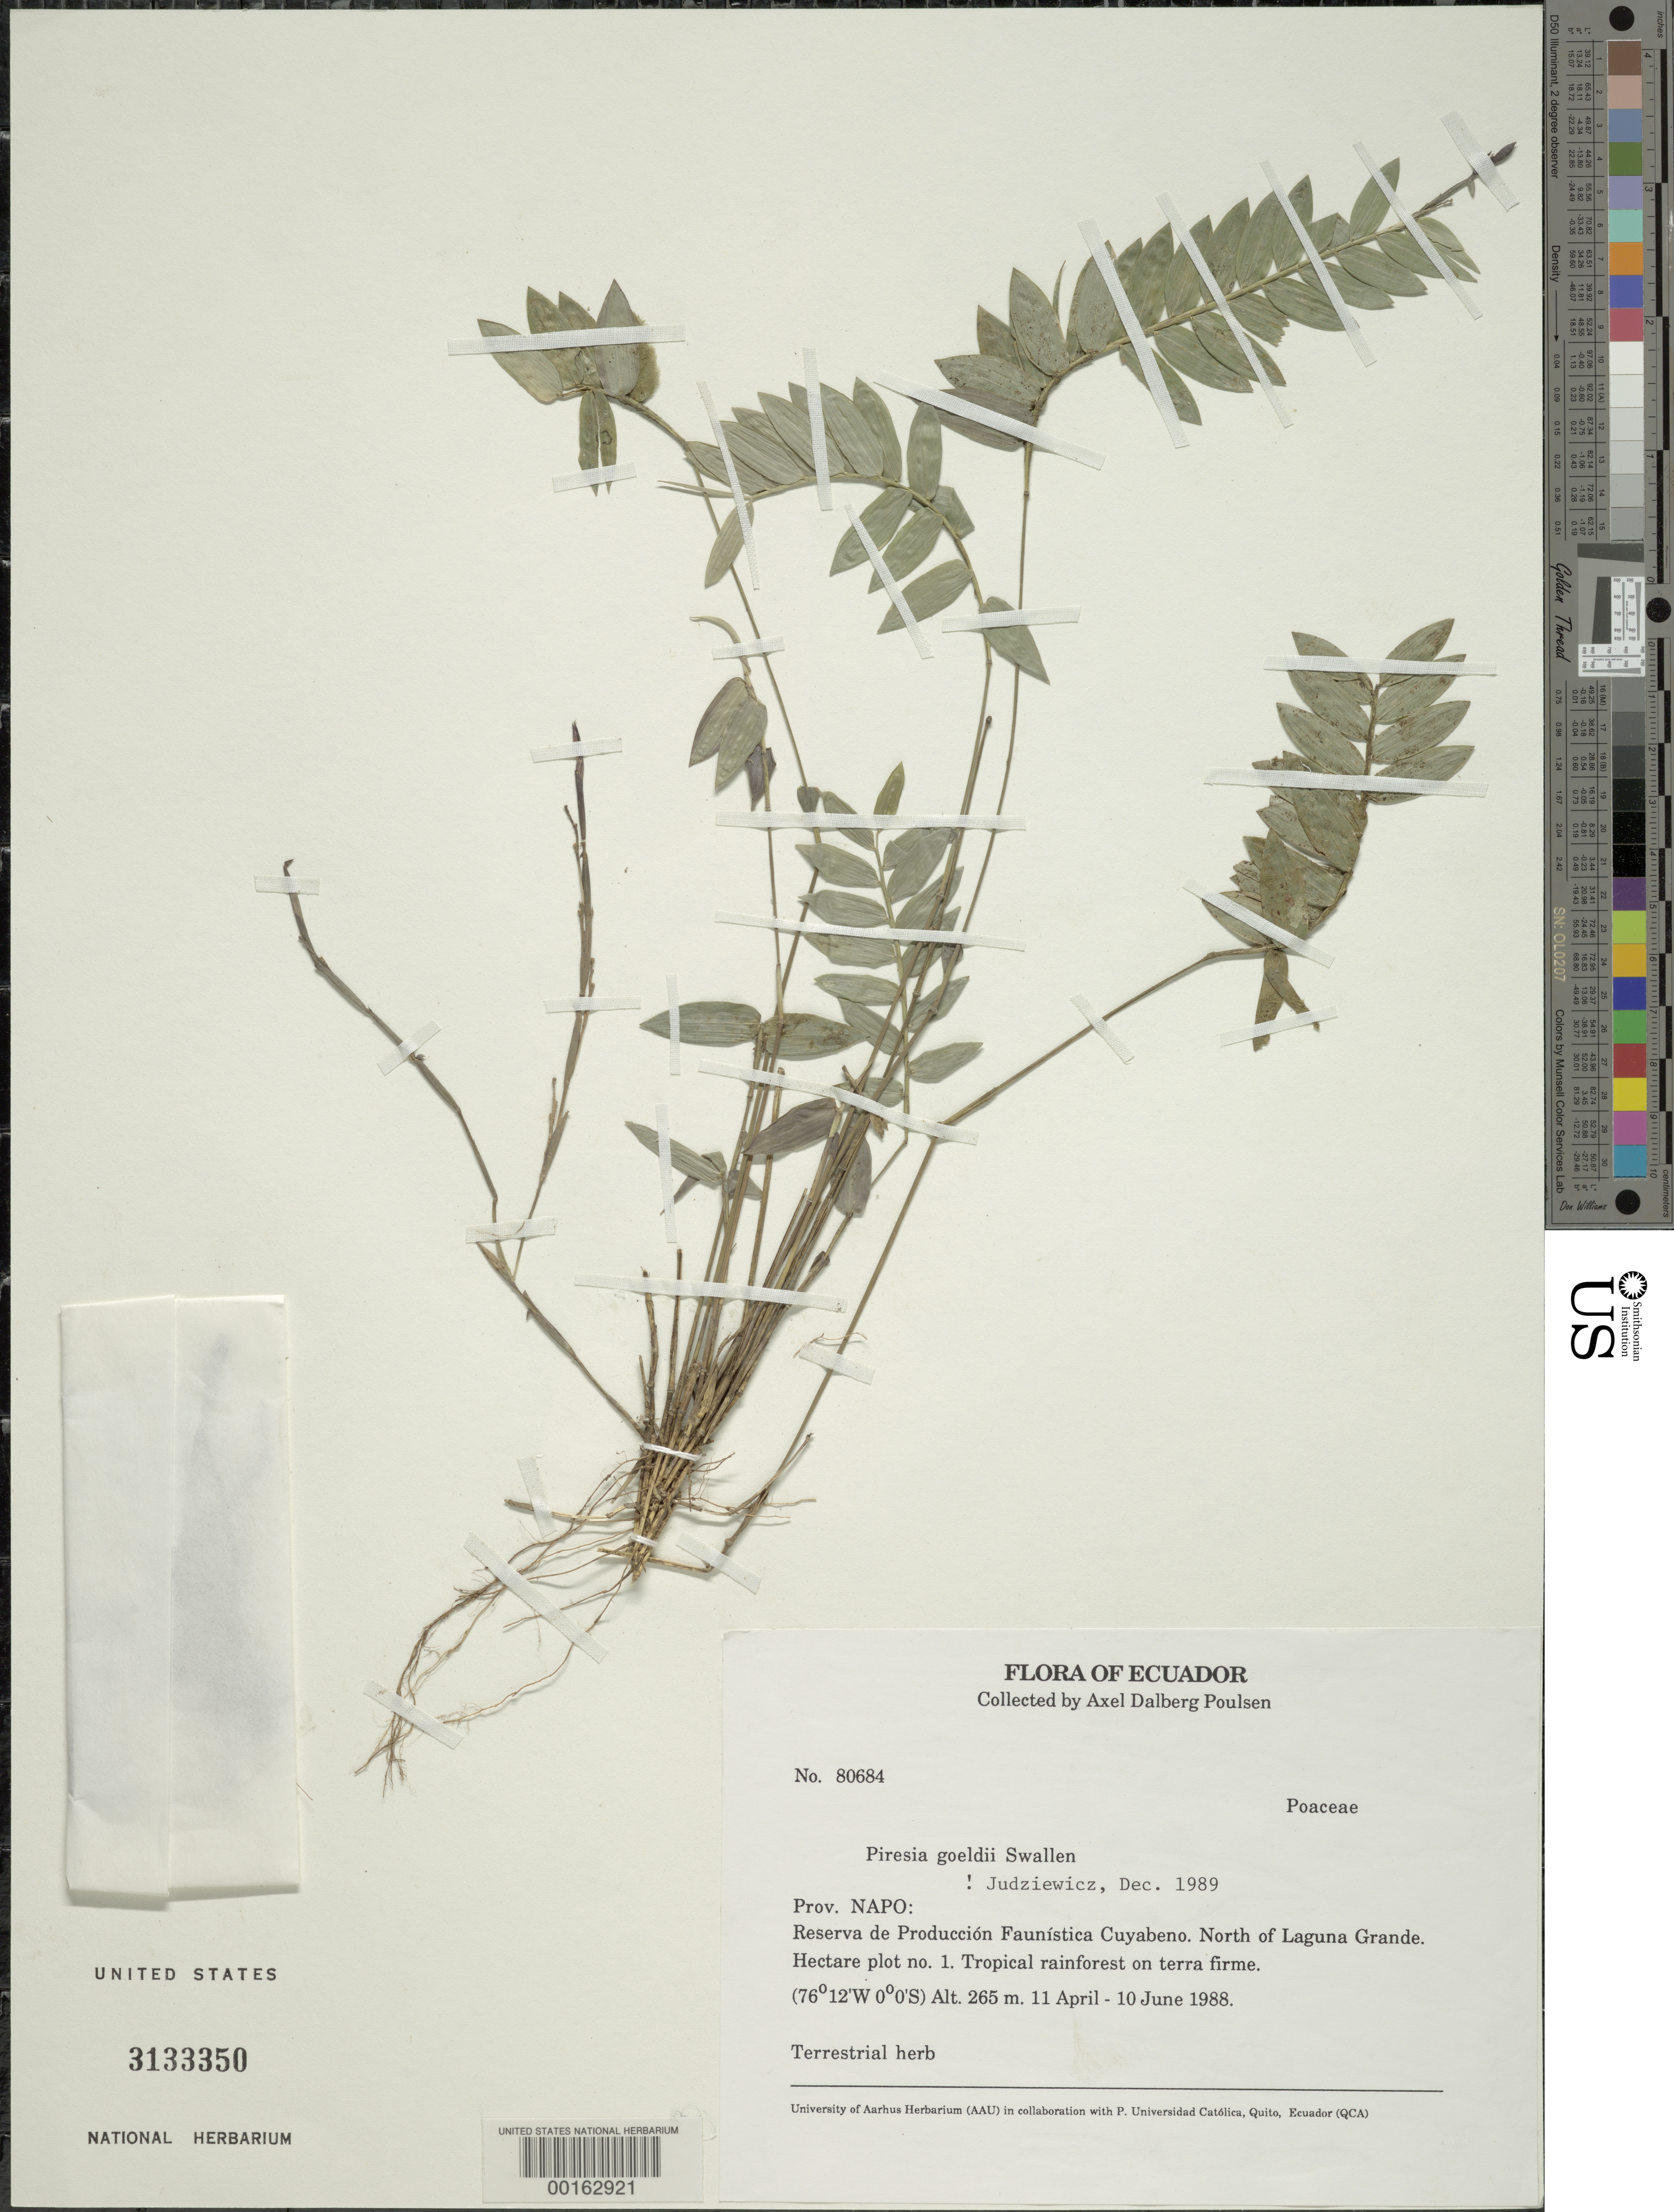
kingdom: Plantae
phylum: Tracheophyta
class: Liliopsida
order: Poales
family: Poaceae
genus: Piresia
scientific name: Piresia goeldii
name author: Swallen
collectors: A. Poulsen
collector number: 80684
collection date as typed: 11 Apr 1988 to 10 Jun 1988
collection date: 1988-04-11/1988-06-10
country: Ecuador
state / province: Napo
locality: N of Laguna Grande, Reserva de produccion faunistica cuyabeno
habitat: Tropical rainforest on terra firme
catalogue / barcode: US 3133350